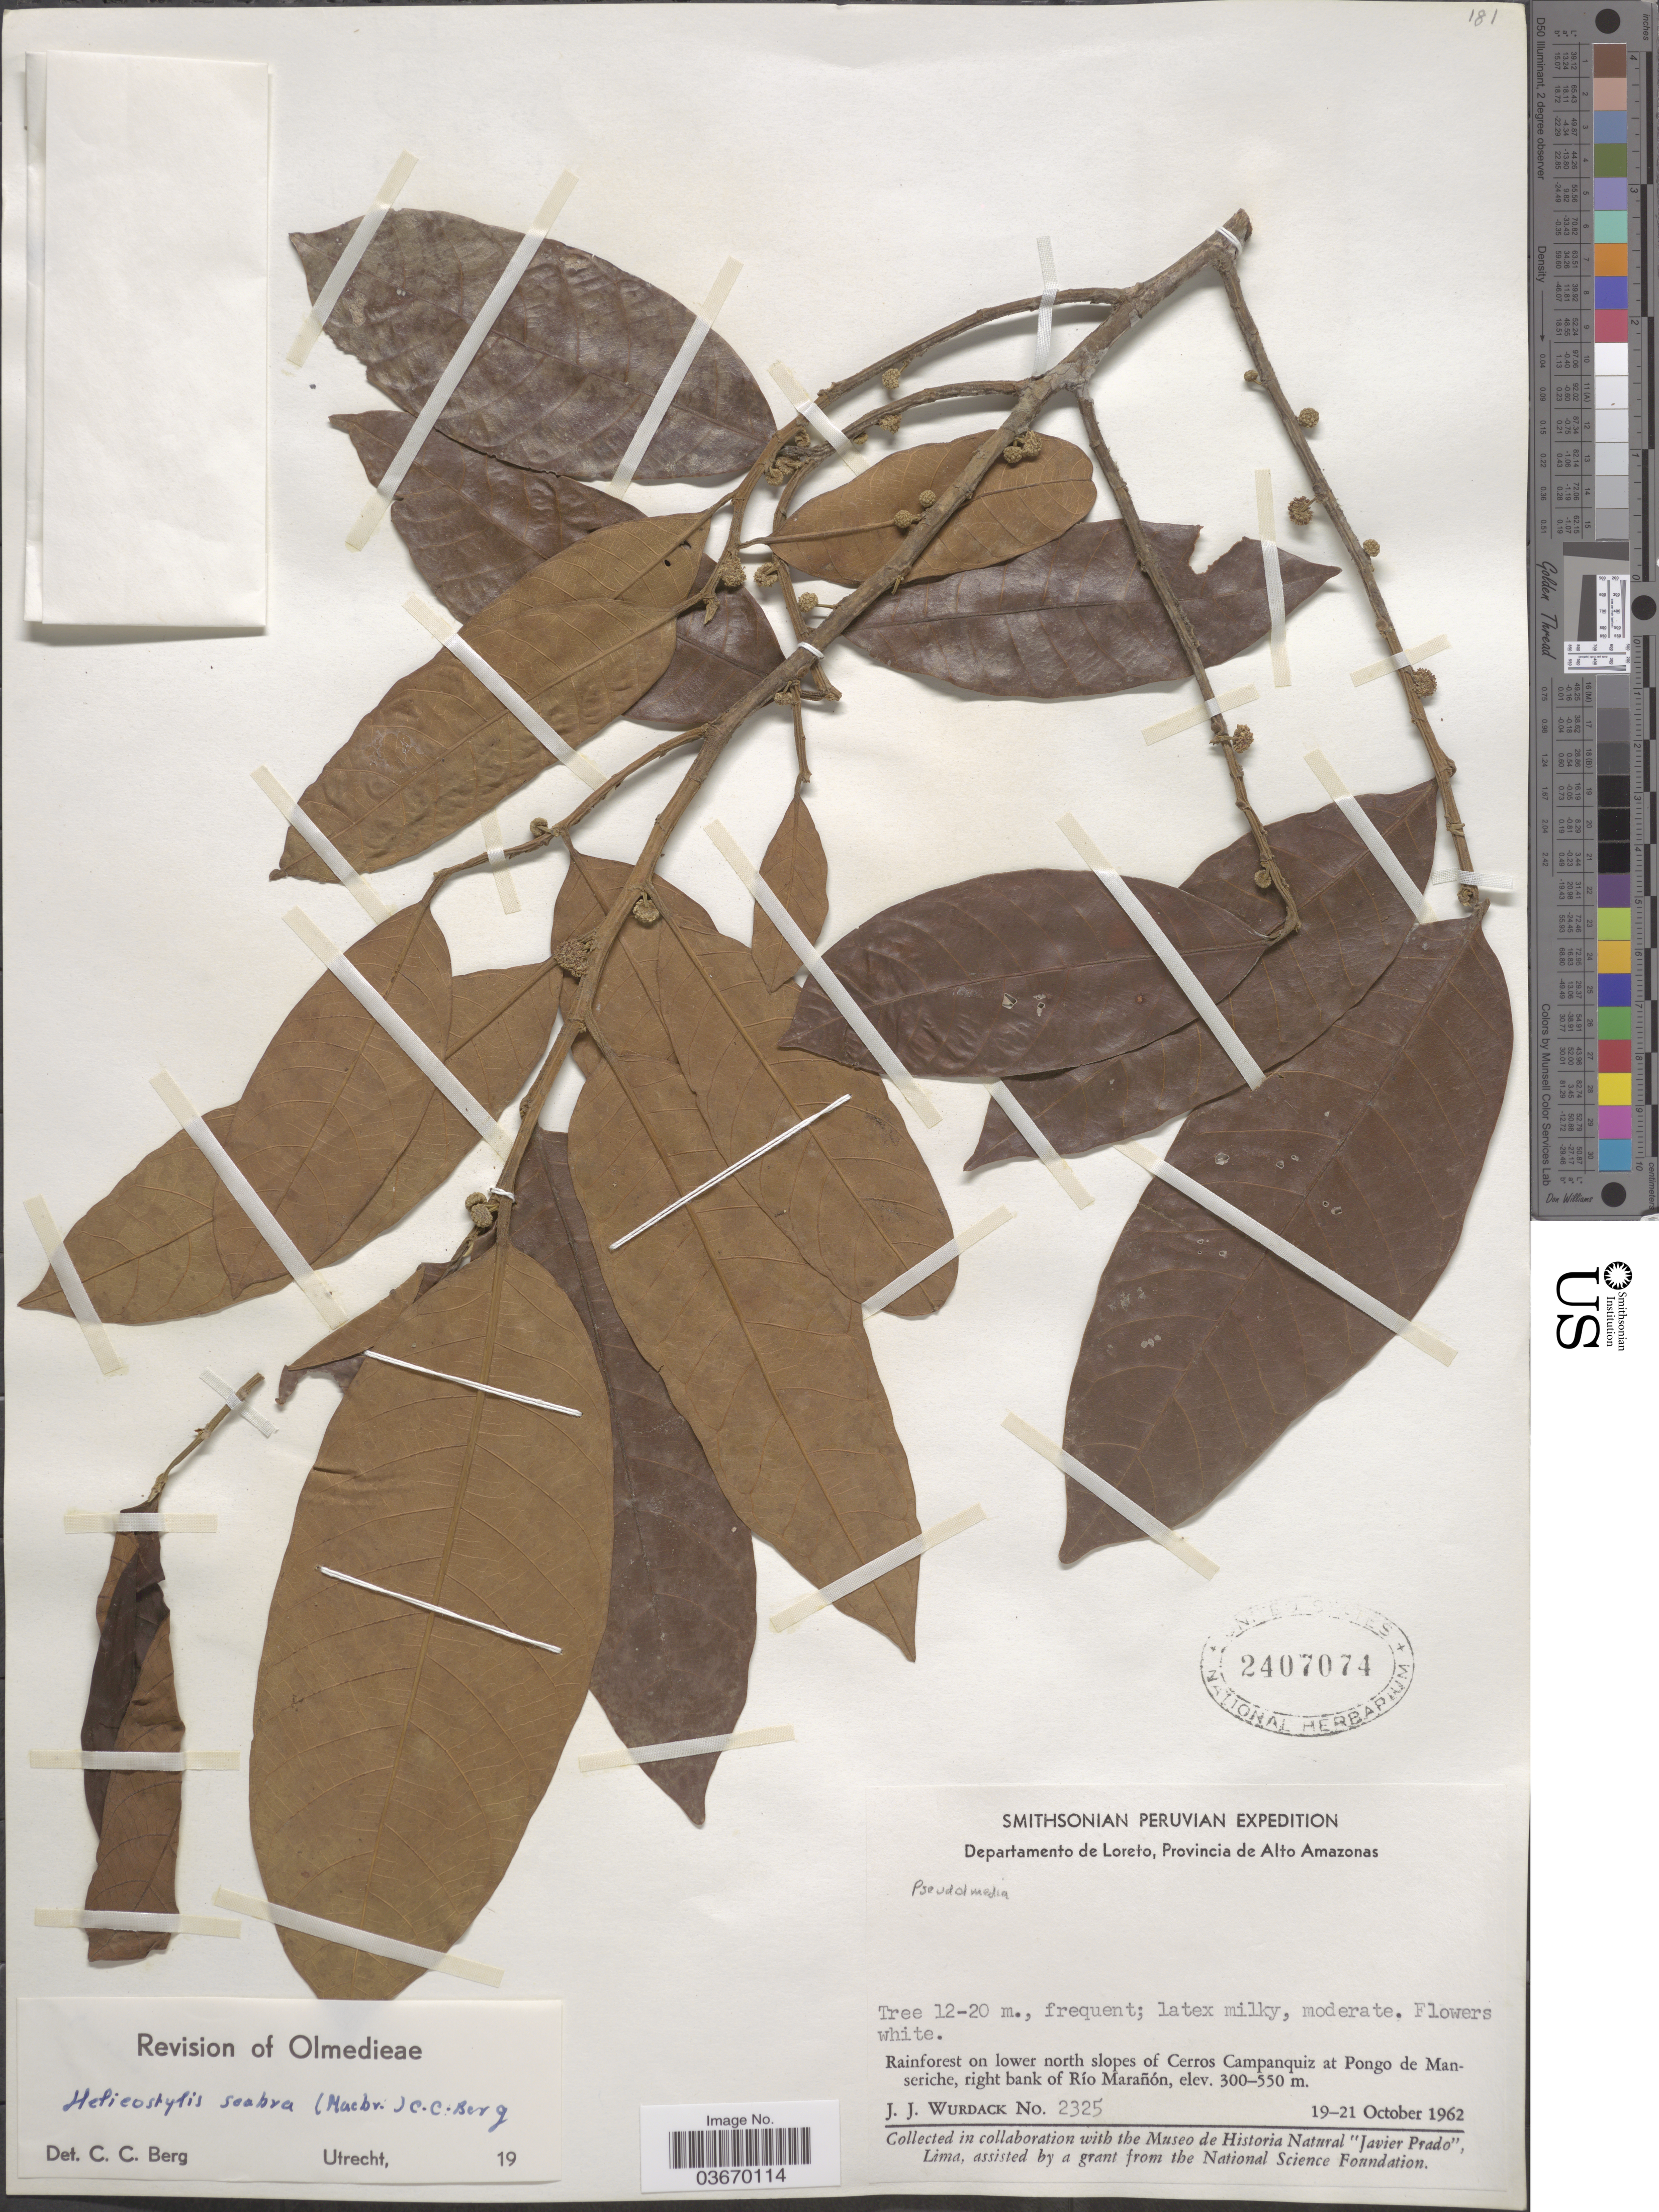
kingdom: Plantae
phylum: Tracheophyta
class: Magnoliopsida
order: Rosales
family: Moraceae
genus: Helicostylis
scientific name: Helicostylis scabra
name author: (J.F. Macbr.) C.C. Berg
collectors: J. J. Wurdack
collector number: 2325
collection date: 1962-10-19/1962-10-21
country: Peru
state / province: Loreto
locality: Departamento de Loreto, Provincia de Alto Amazonas. Rainforest on lower north slopes of Cerros Campanquiz at Pongo de Manseriche, right bank of Río Marañón.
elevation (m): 300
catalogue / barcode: US 2407074